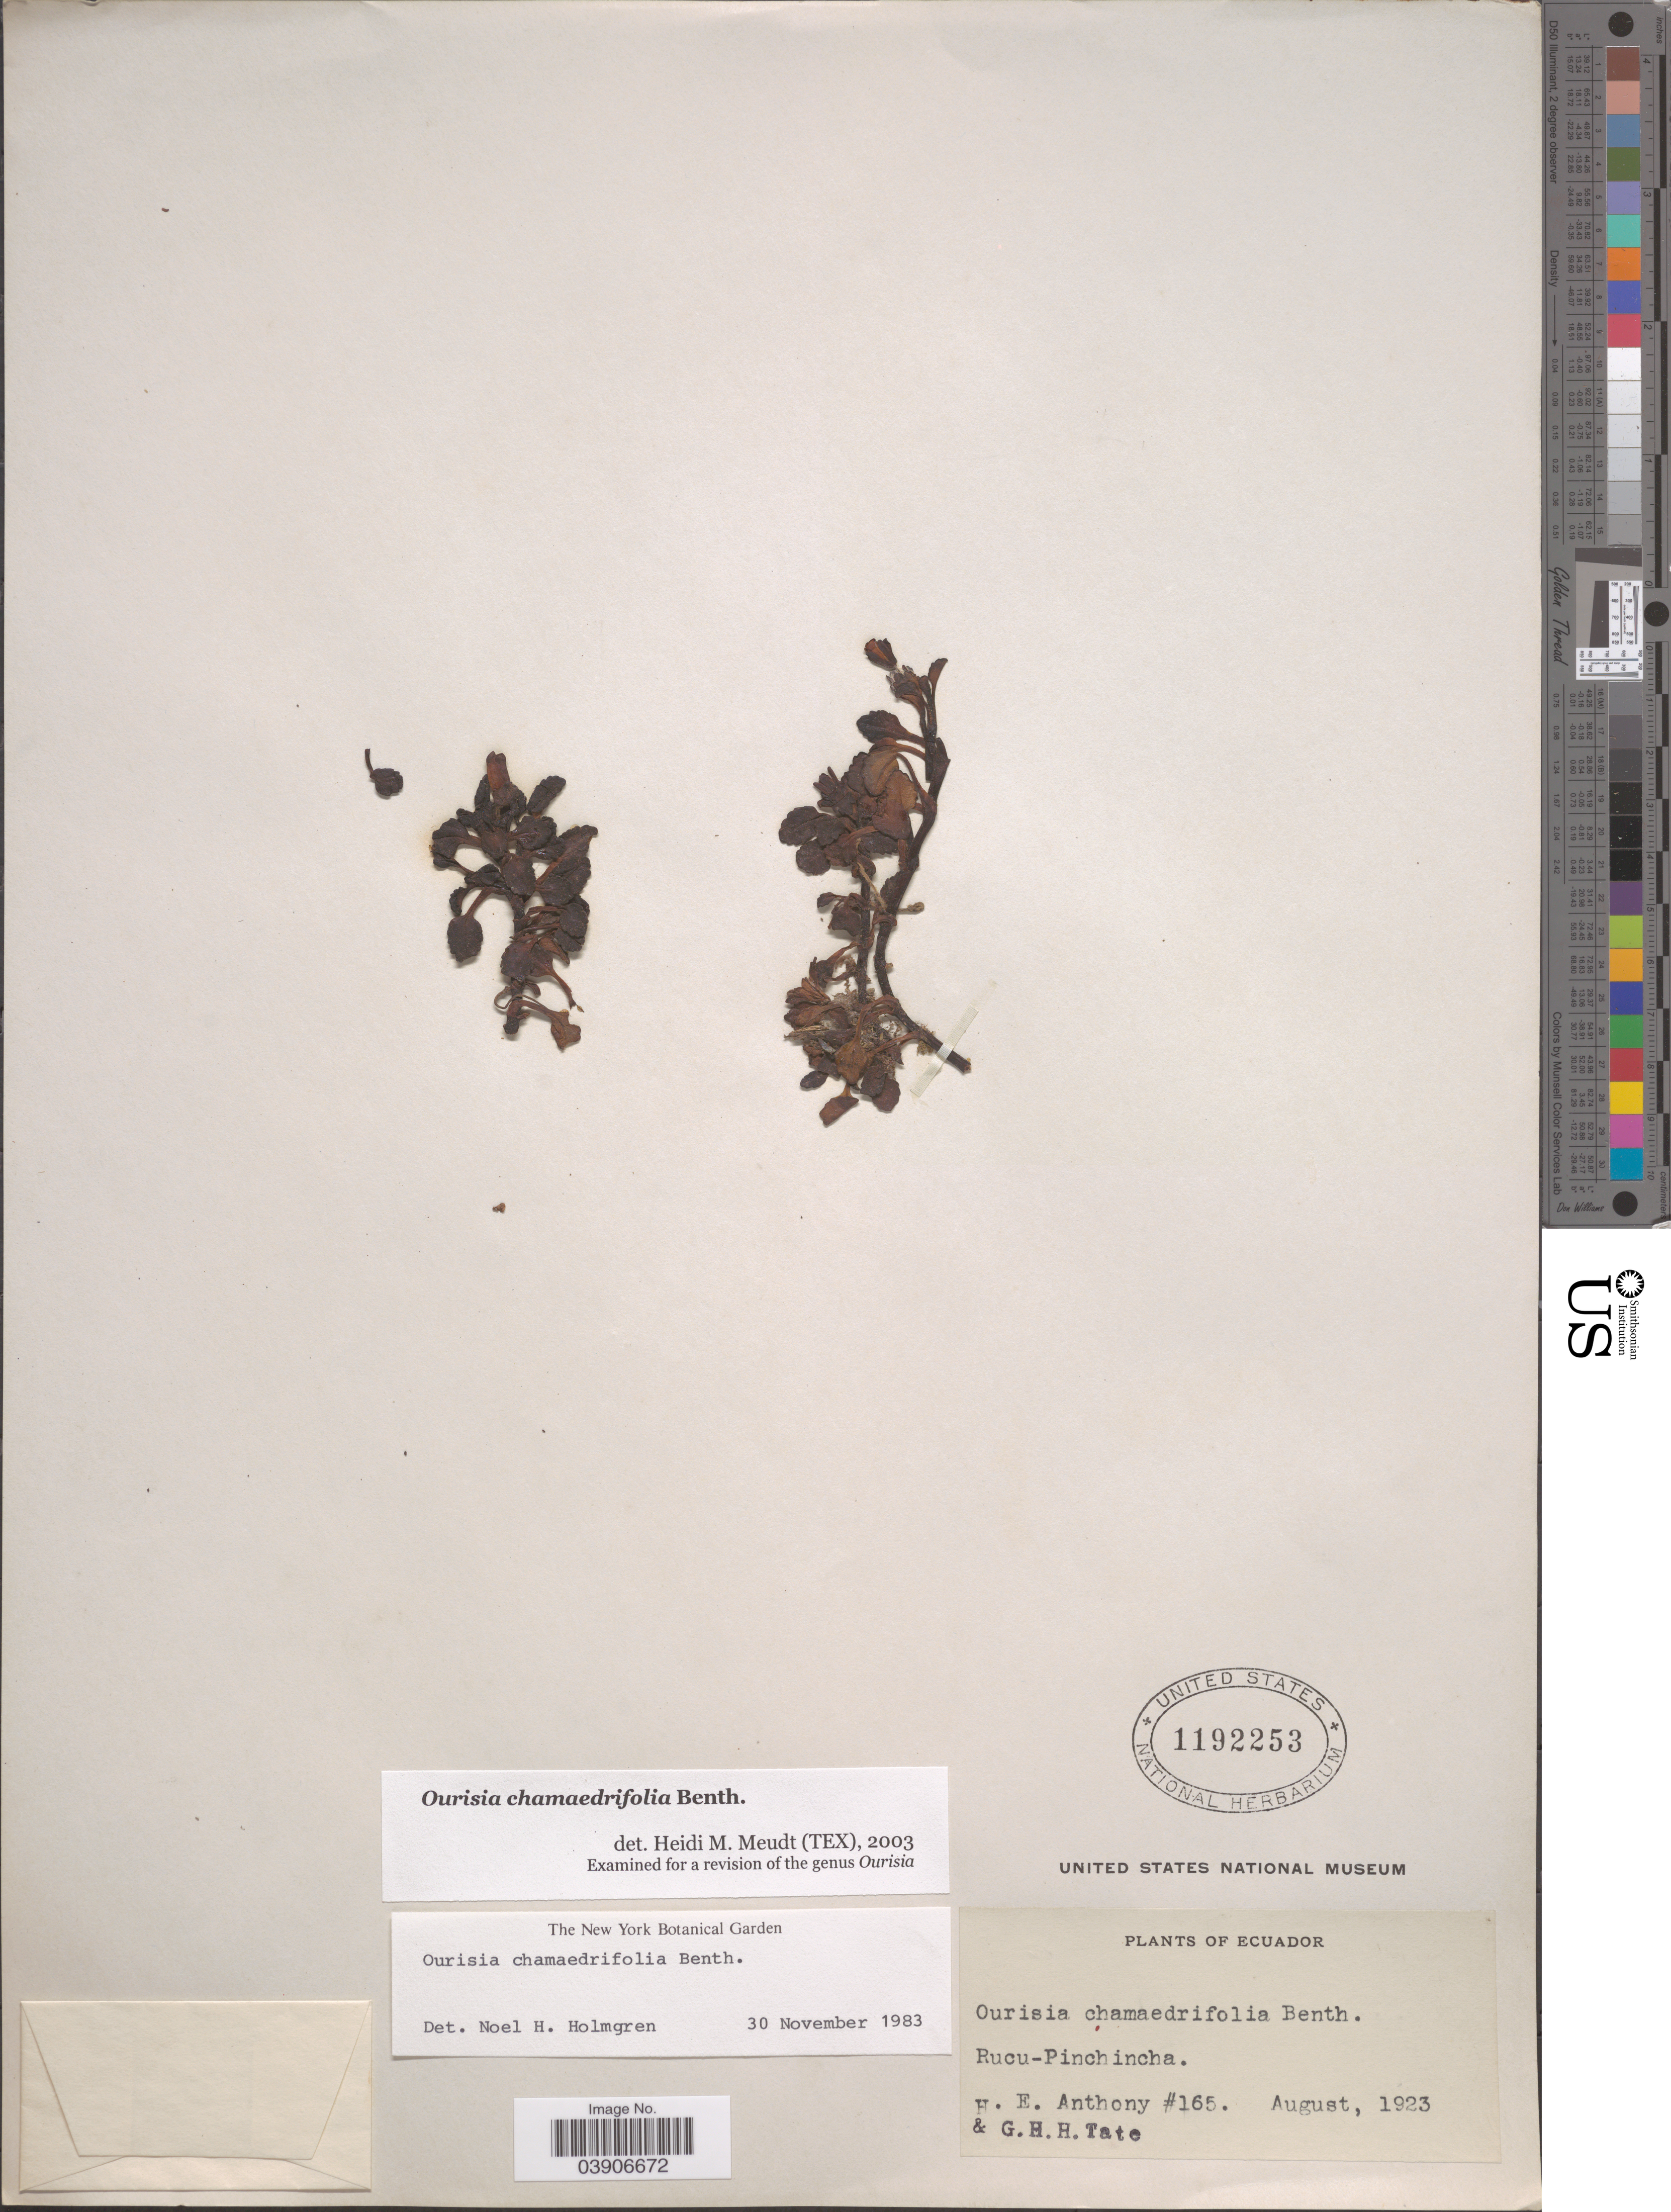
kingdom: Plantae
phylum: Tracheophyta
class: Magnoliopsida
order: Lamiales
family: Plantaginaceae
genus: Ourisia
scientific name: Ourisia chamaedrifolia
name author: Benth.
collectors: H. E. Anthony & G. Tate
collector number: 165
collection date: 1923-08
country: Ecuador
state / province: Pichincha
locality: Rucu-Pinchincha.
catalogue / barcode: US 1192253